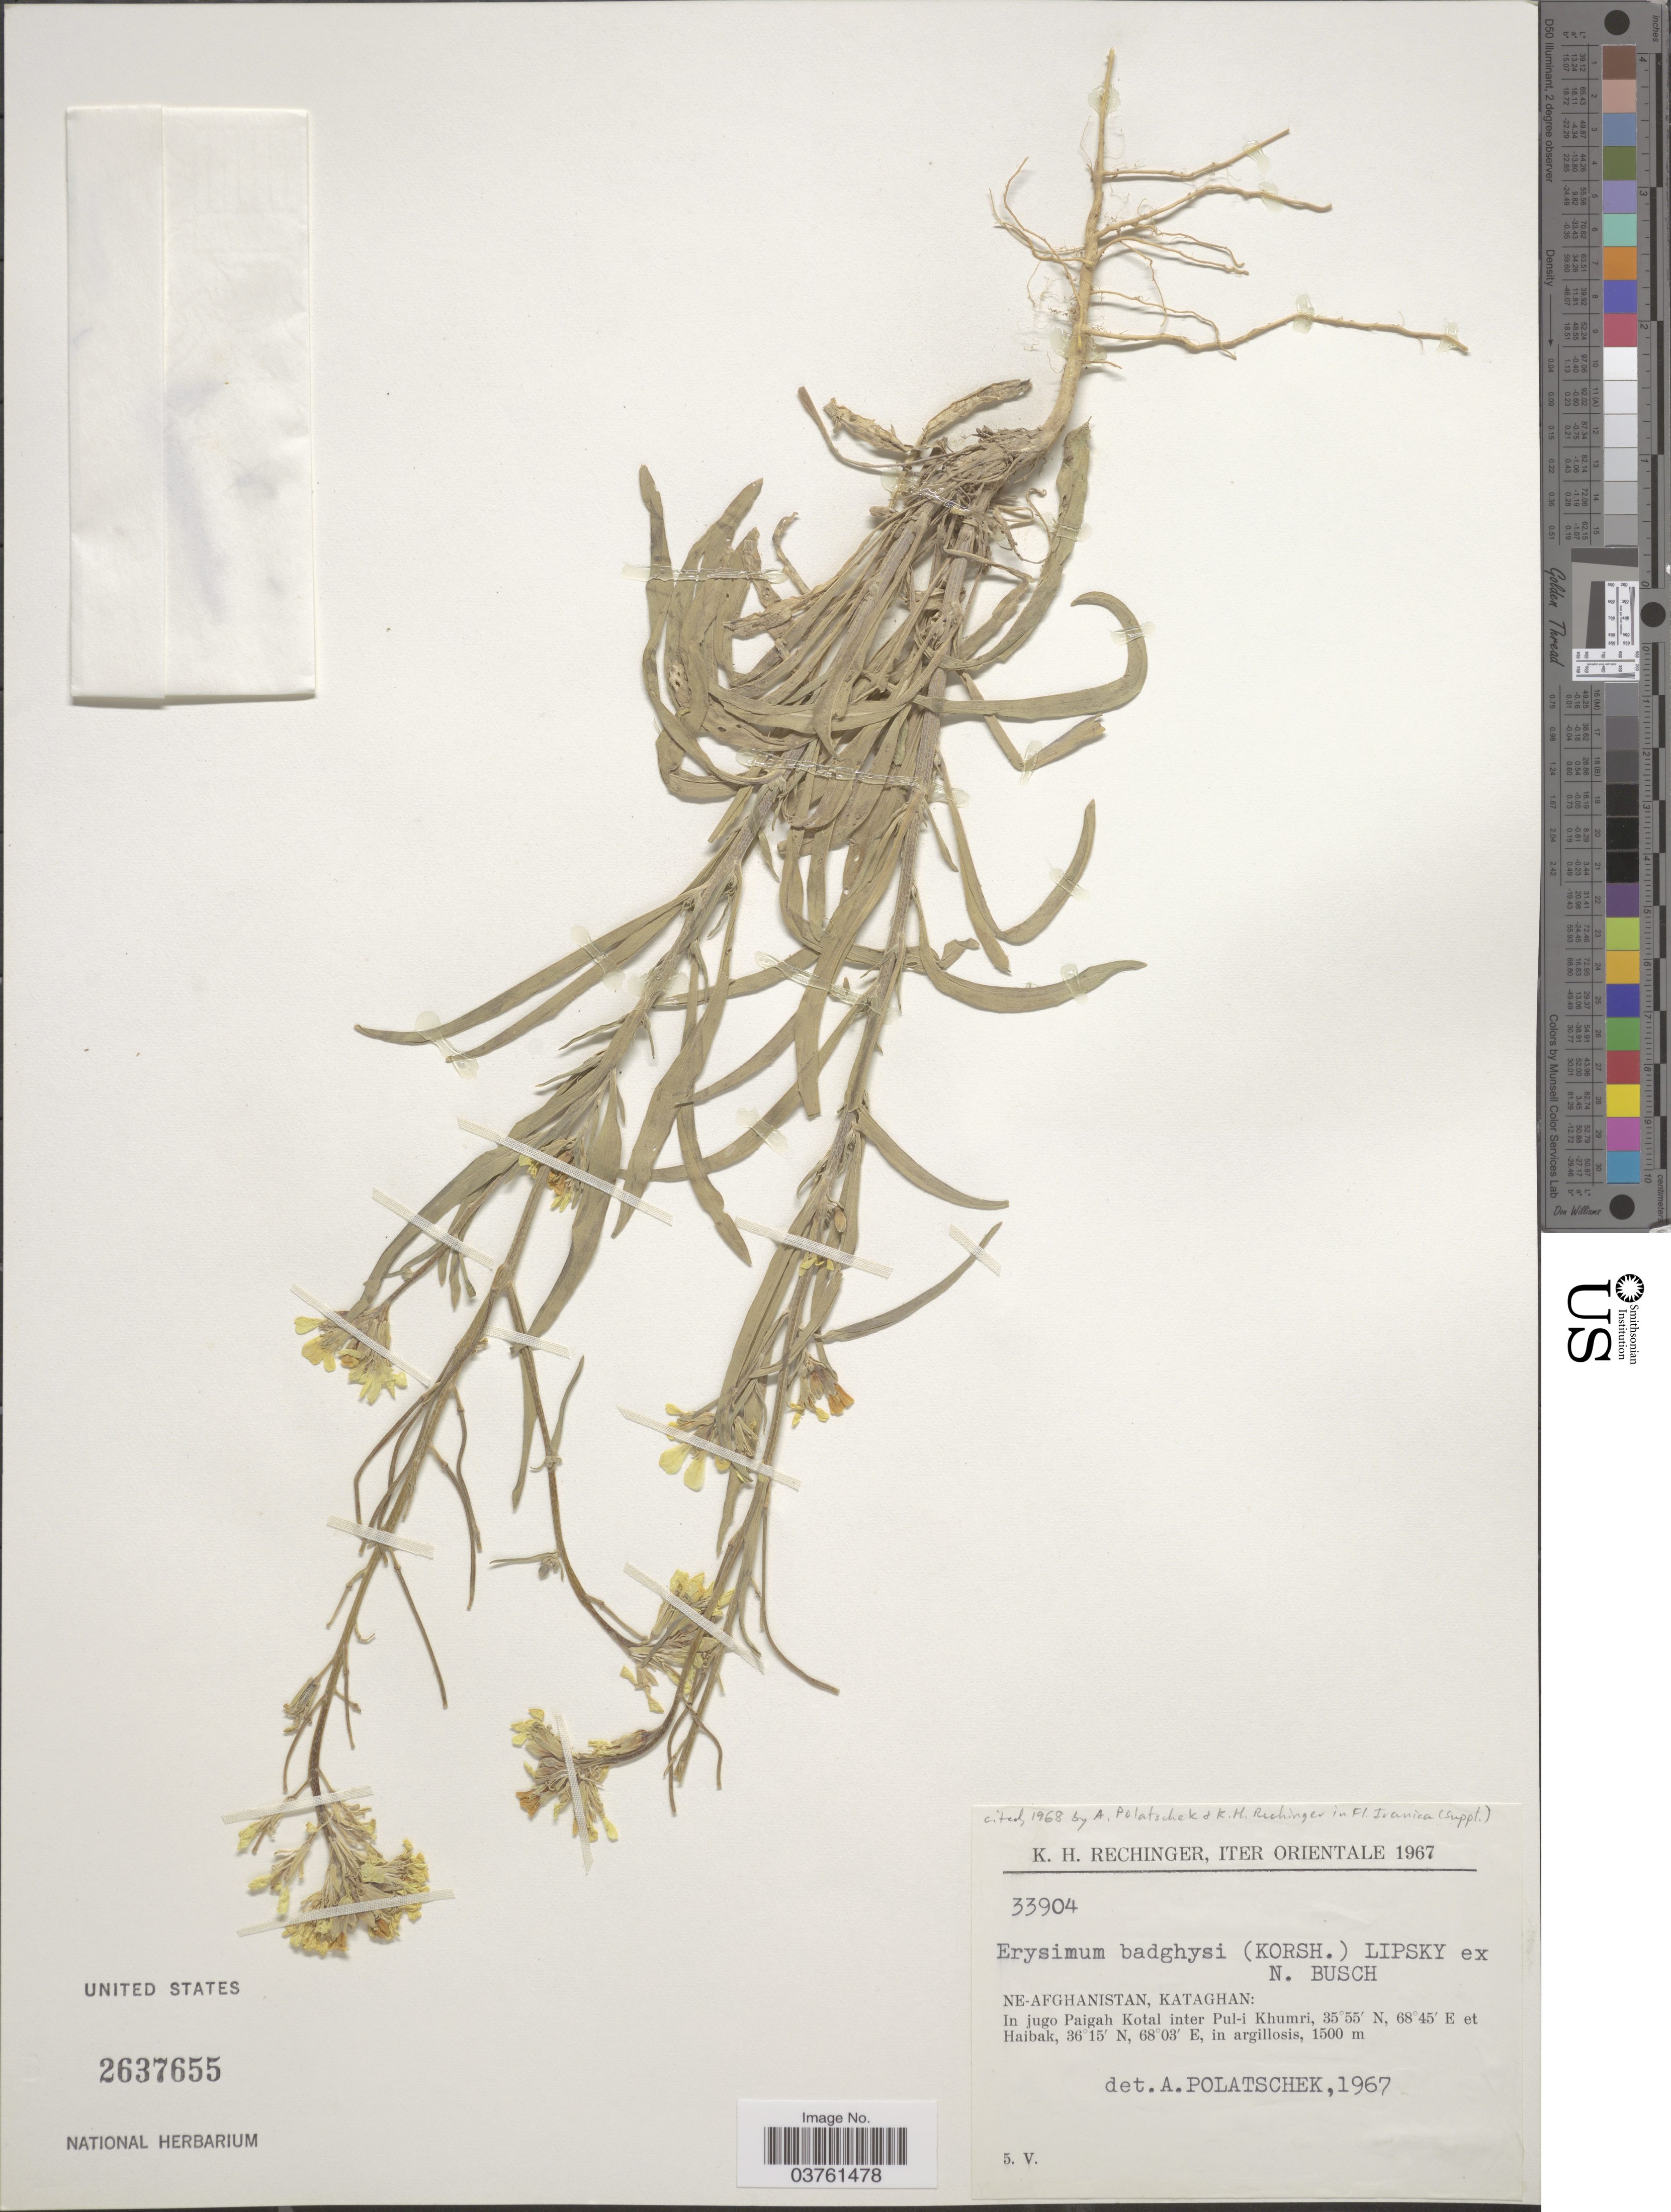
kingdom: Plantae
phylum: Tracheophyta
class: Magnoliopsida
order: Brassicales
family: Brassicaceae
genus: Erysimum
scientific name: Erysimum badghisi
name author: (Korsh.) Lipsky ex N. Busch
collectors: K. H. Rechinger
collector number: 33904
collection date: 1967-05-05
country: Afghanistan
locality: Iter Orientale. NE-Afghanistan, Kataghan: In jugo Paigah Kotal inter Pul-i Khumri et Haibak in argillosis.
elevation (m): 1500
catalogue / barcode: US 2637655